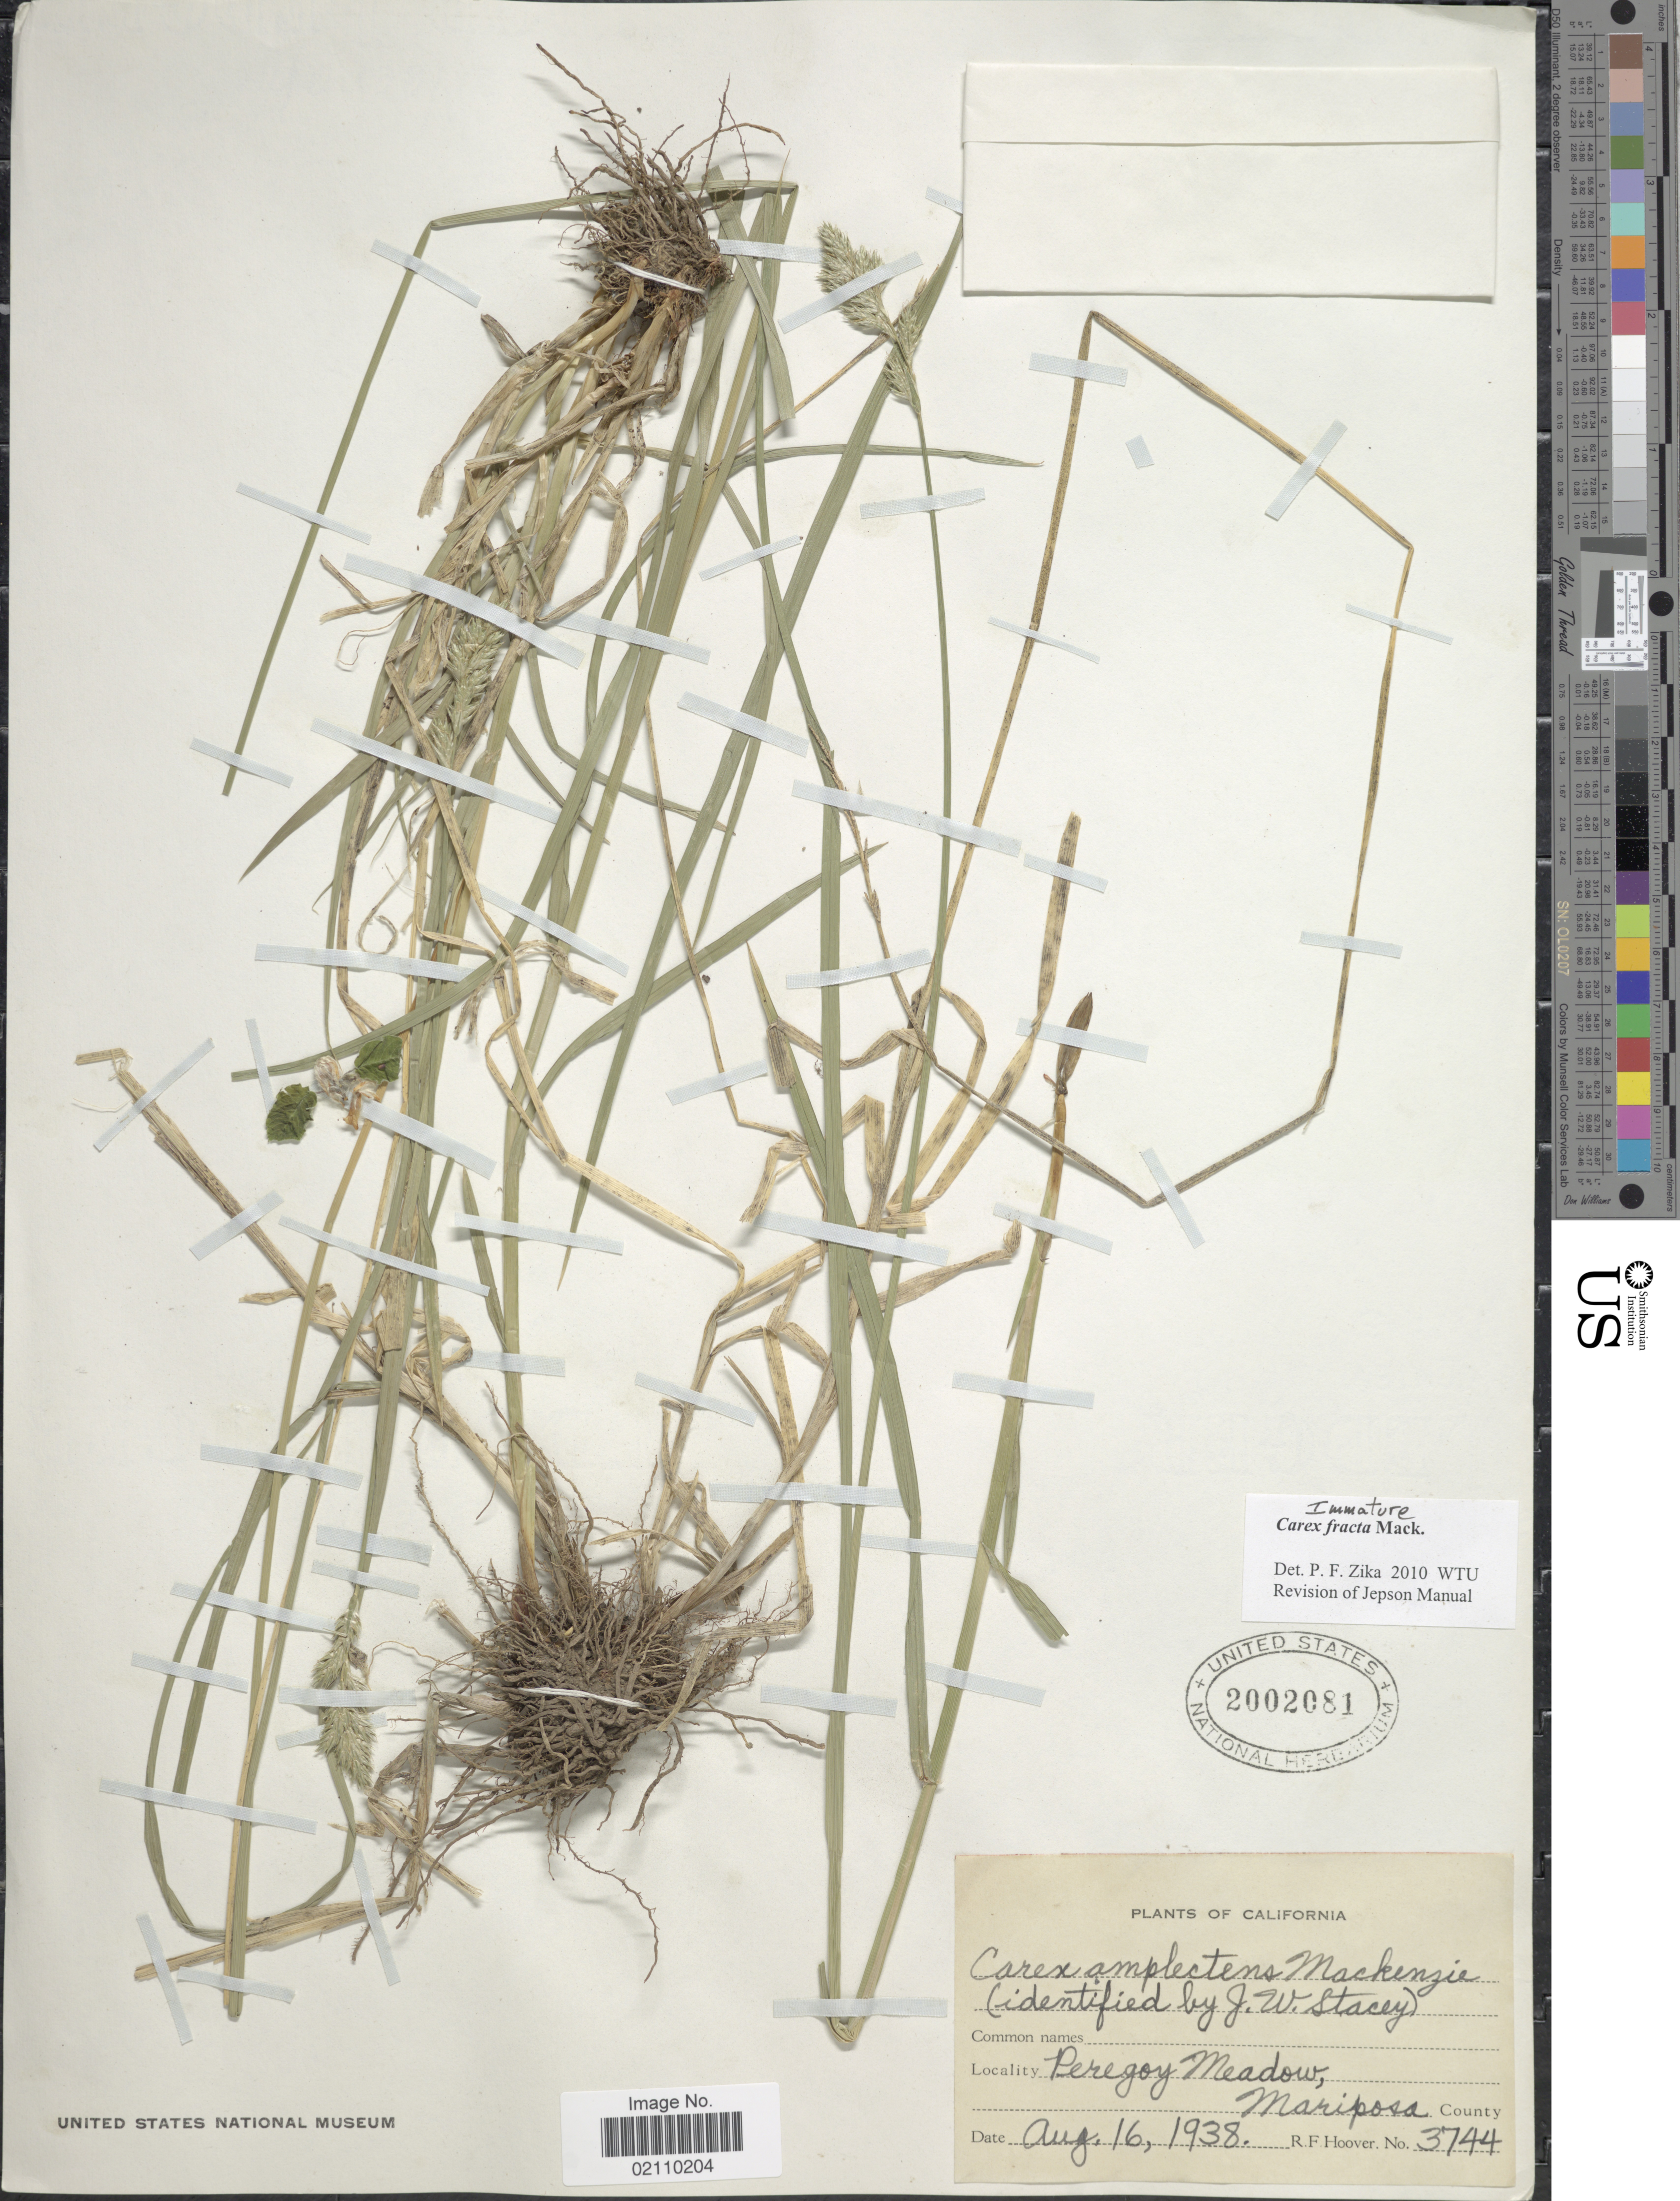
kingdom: Plantae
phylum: Tracheophyta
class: Liliopsida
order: Poales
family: Cyperaceae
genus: Carex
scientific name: Carex fracta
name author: Mack.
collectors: R. F. Hoover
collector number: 3744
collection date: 1938-08-16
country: United States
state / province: California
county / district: Mariposa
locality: Peregoy Meadows, Mariposa County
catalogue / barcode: US 2002081